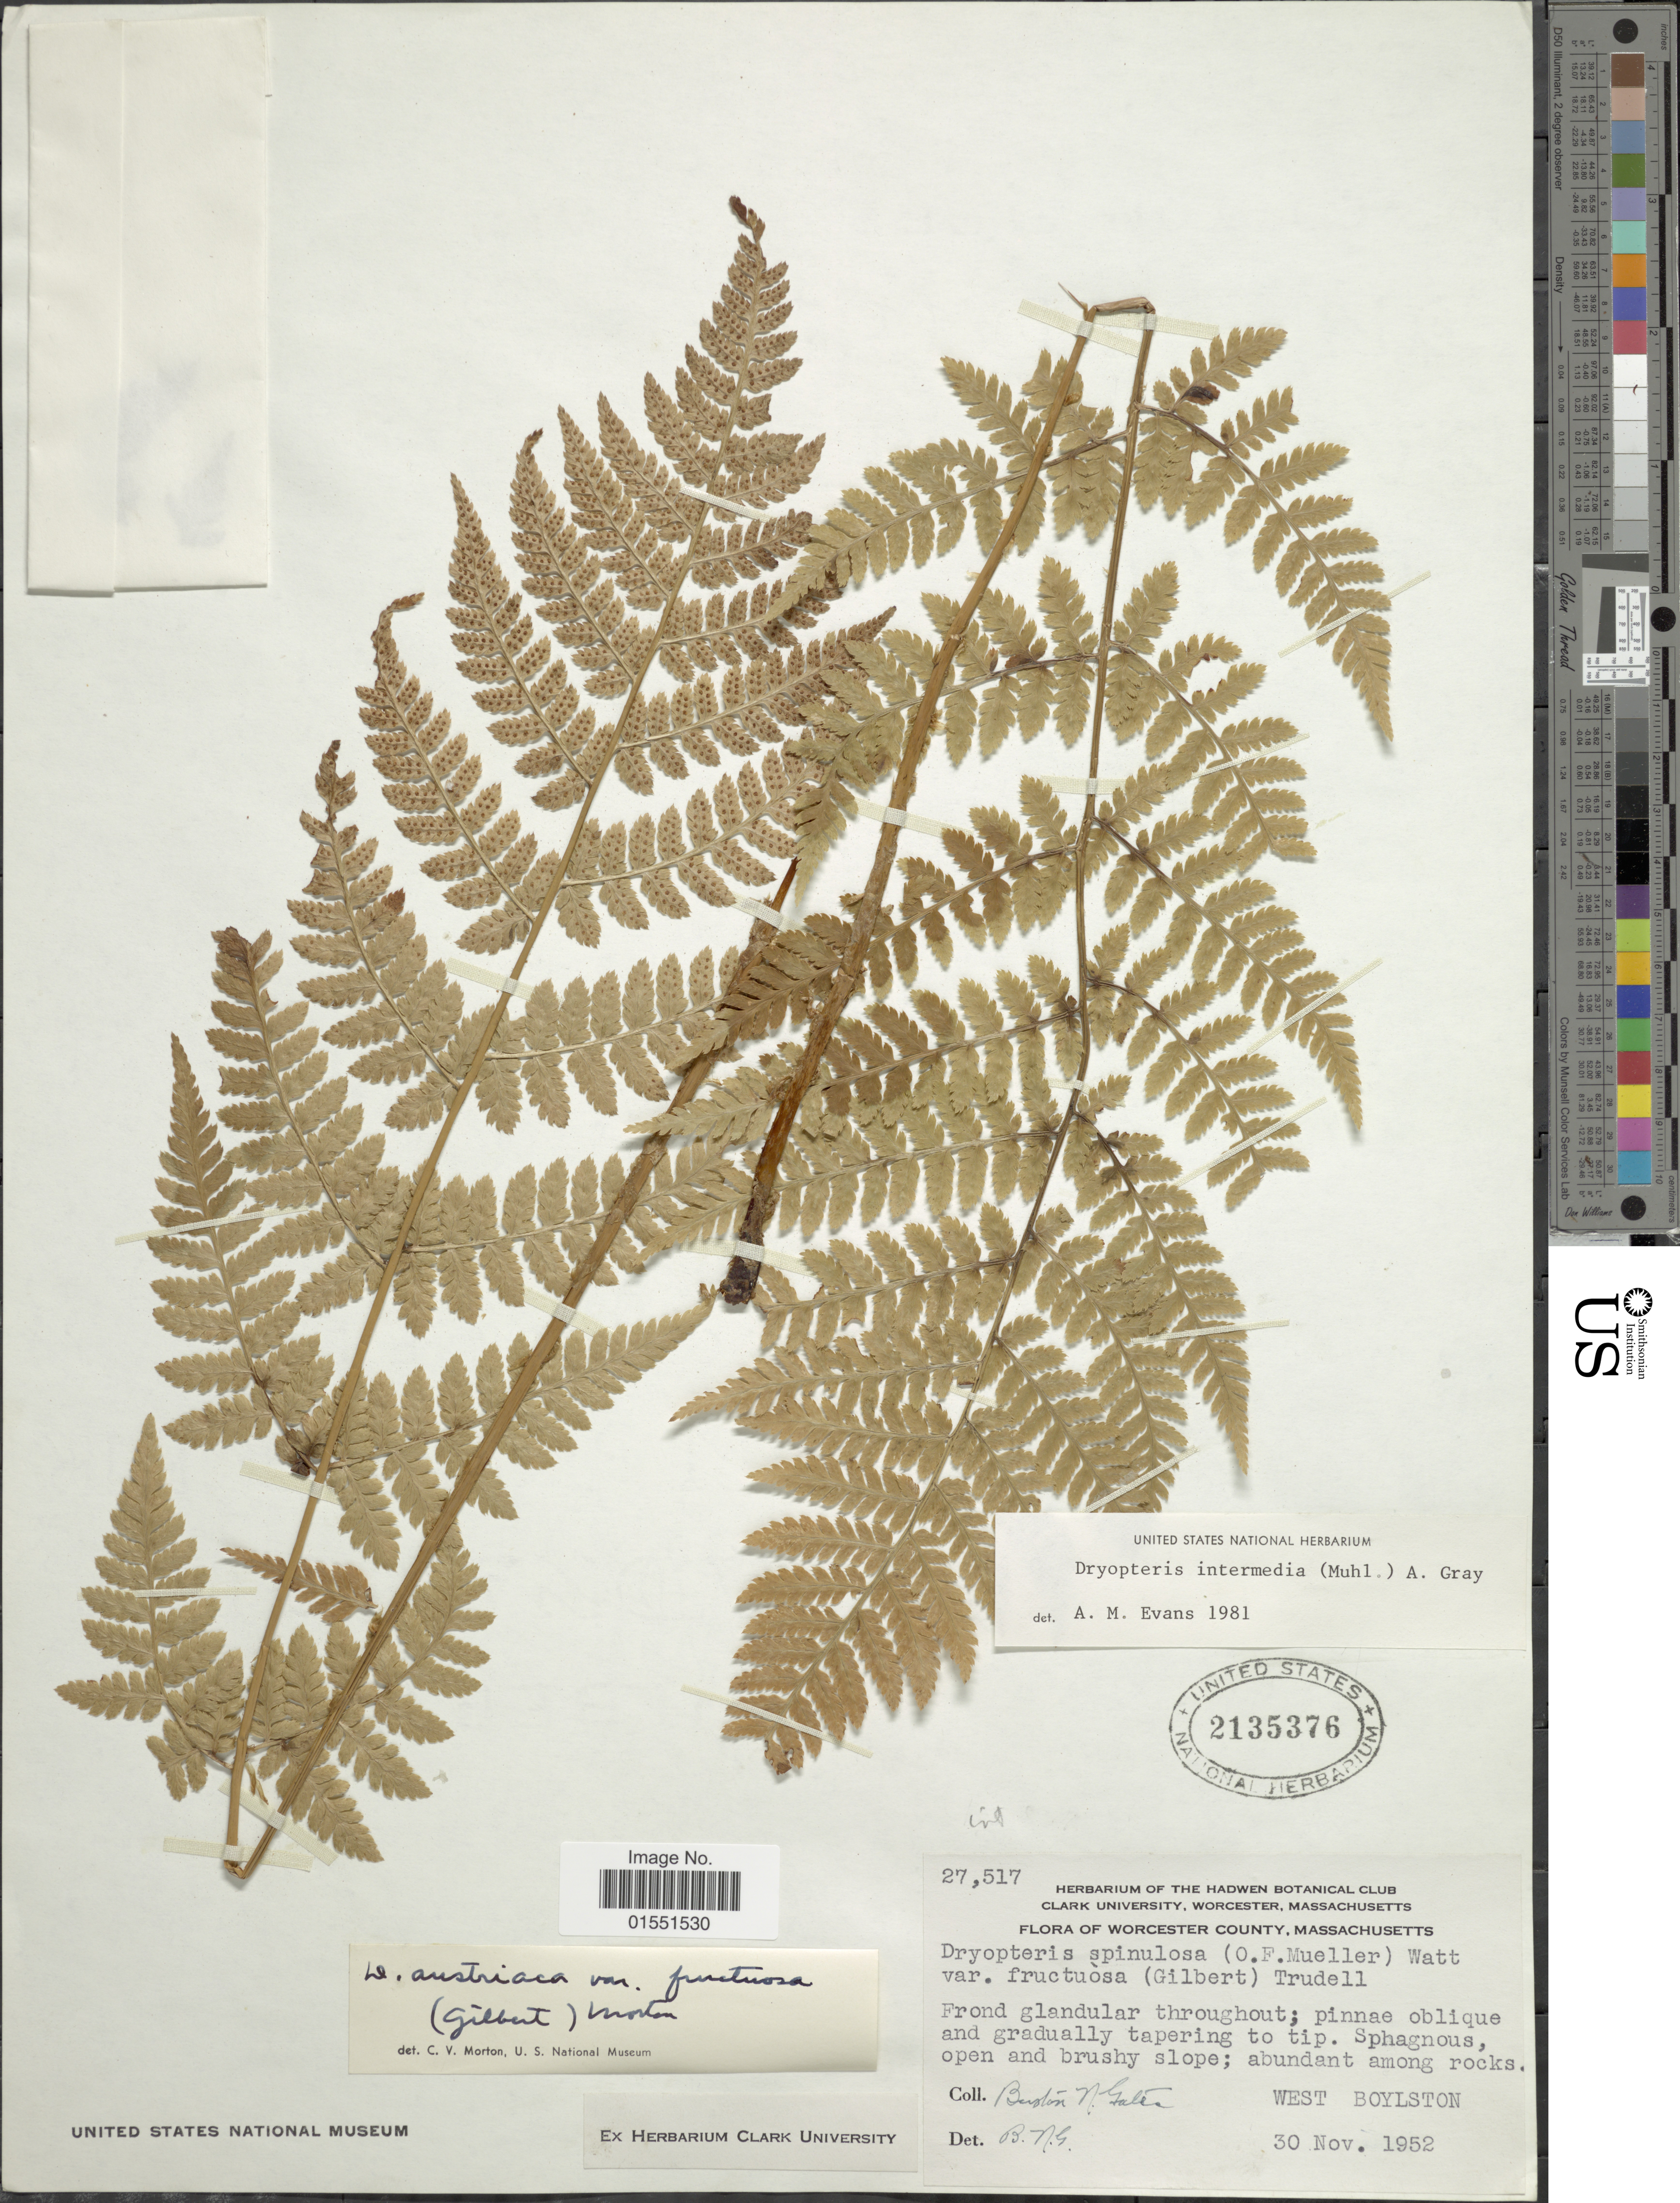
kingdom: Plantae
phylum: Tracheophyta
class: Polypodiopsida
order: Polypodiales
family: Dryopteridaceae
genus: Dryopteris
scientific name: Dryopteris intermedia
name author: (Muhl.) A. Gray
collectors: B. N. Gates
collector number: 27517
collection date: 1952-11-30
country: United States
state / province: Massachusetts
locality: Worcester County. West Boylston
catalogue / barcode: US 2135376